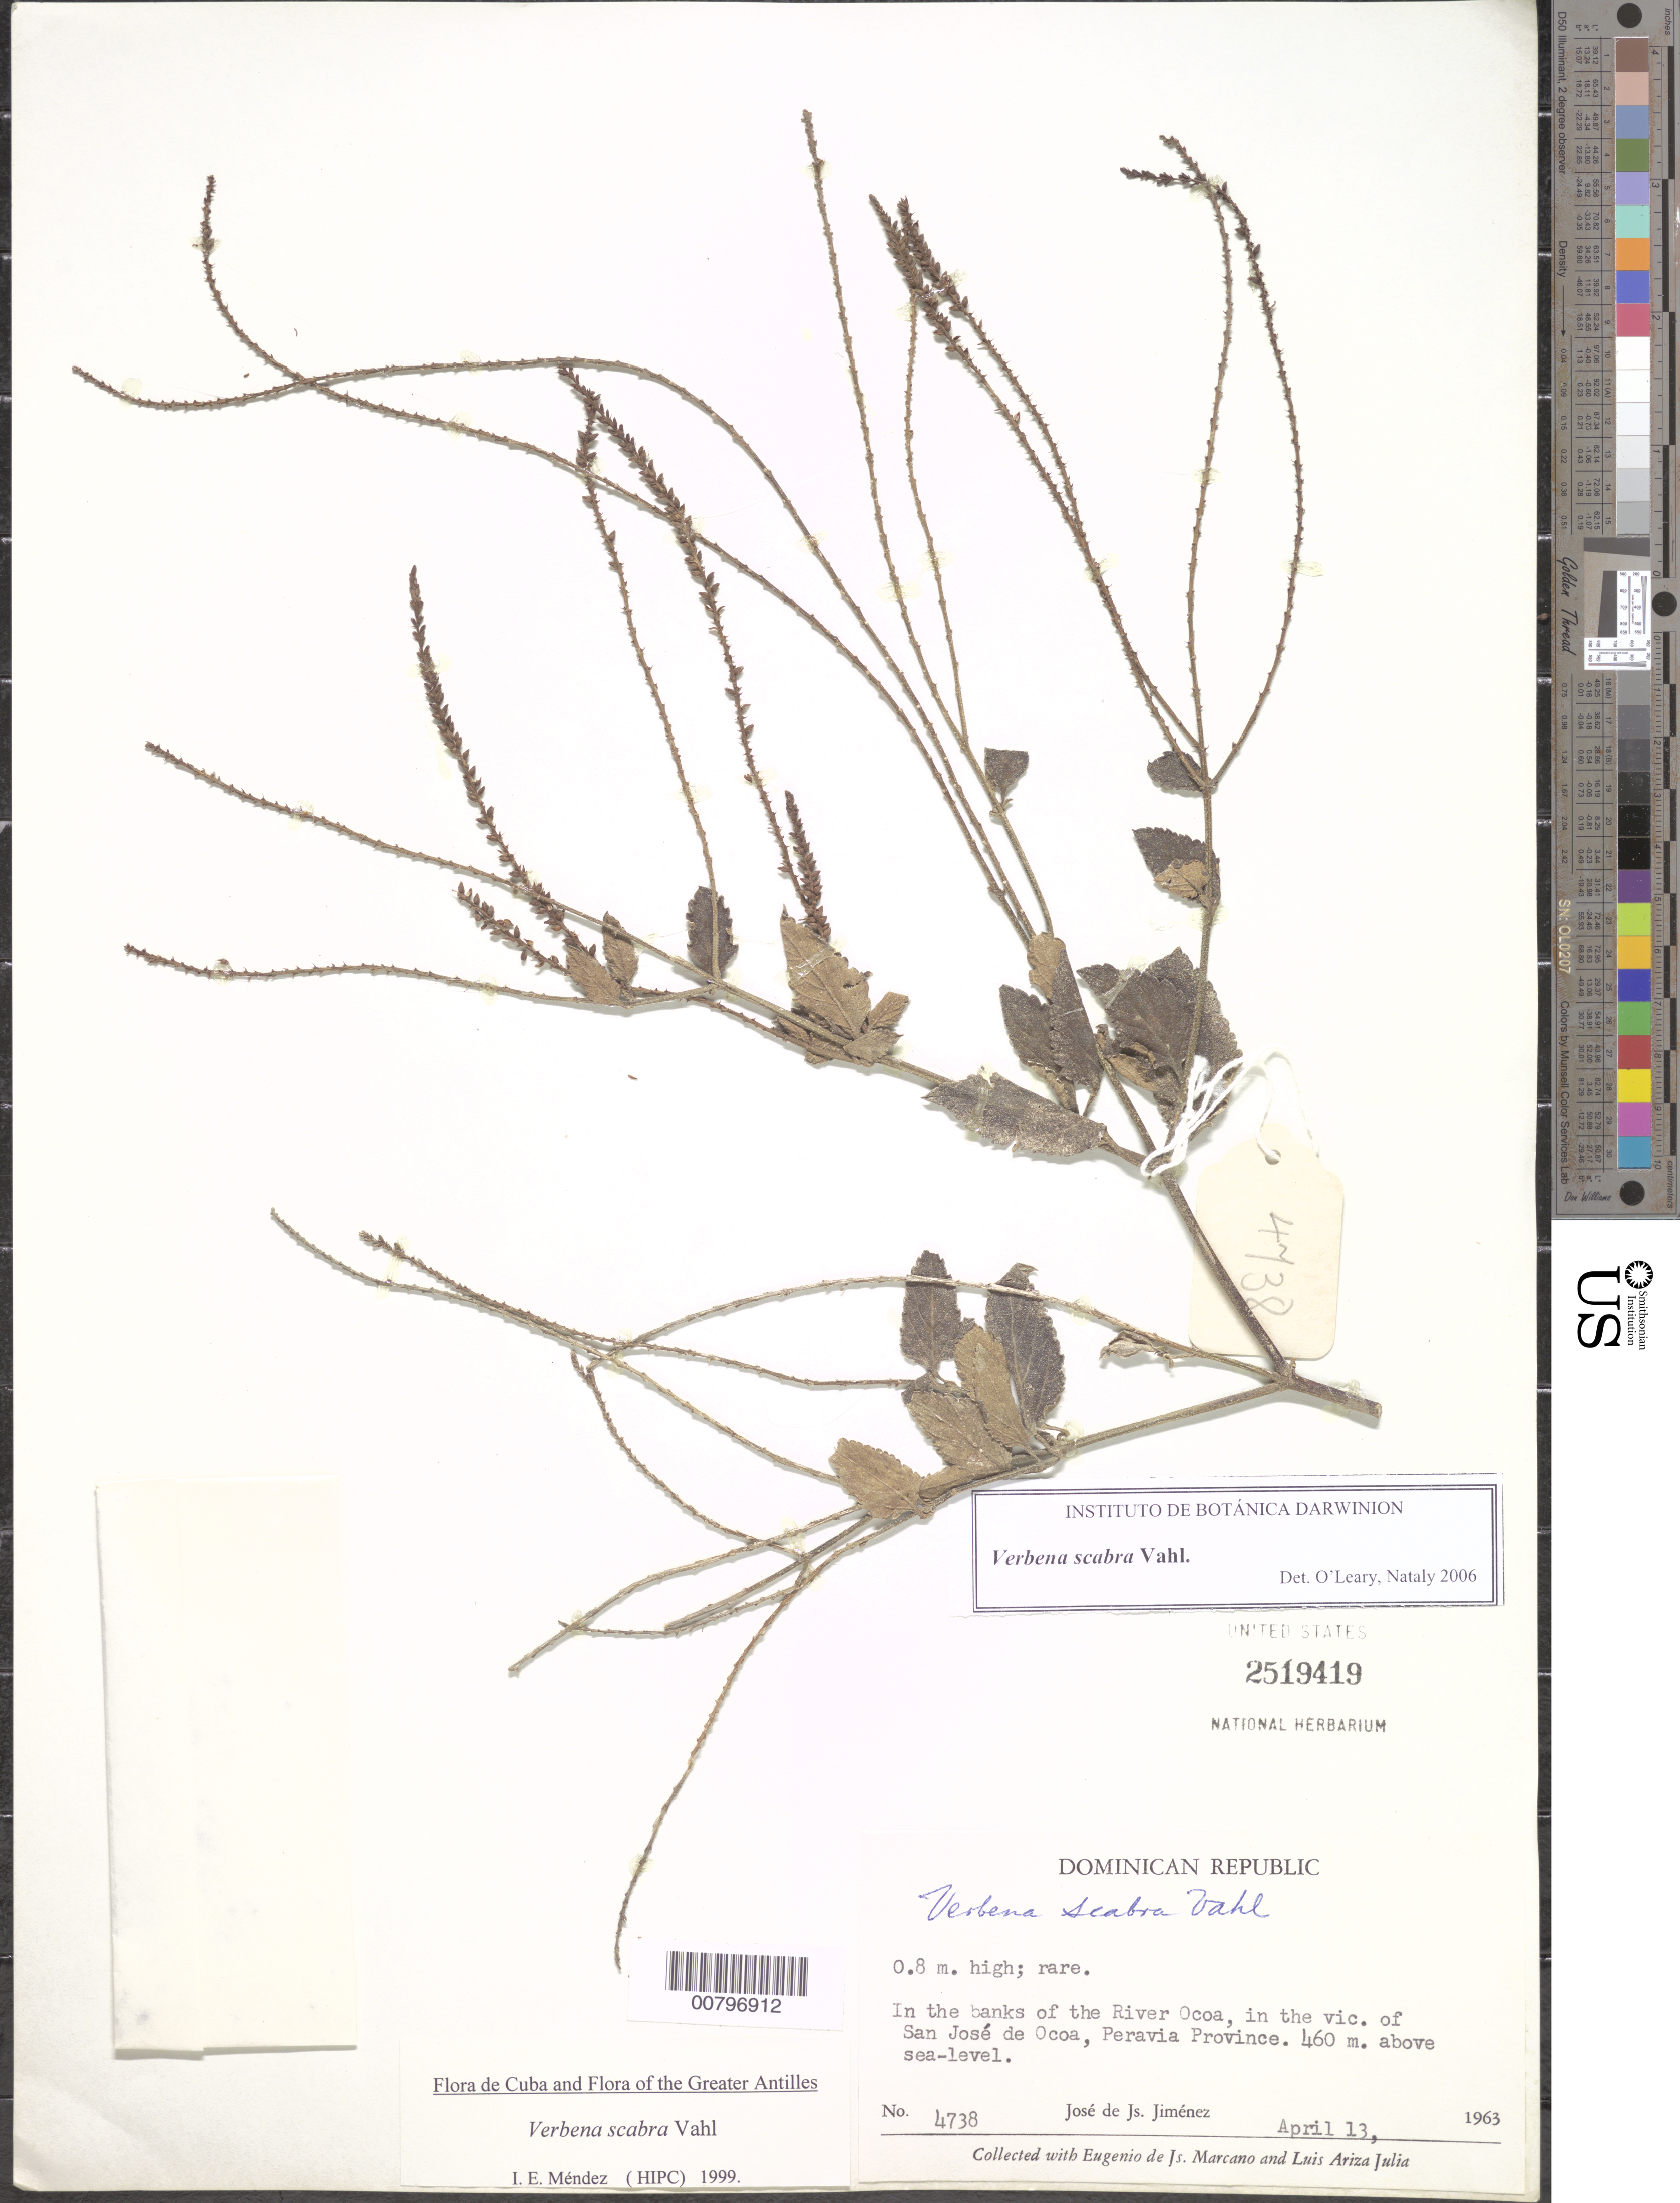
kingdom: Plantae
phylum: Tracheophyta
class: Magnoliopsida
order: Lamiales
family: Verbenaceae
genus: Verbena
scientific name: Verbena scabra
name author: Vahl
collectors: J. J. Jiménez Almonte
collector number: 4738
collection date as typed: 13 Apr 1963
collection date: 1963-04-13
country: Dominican Republic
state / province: Peravia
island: Hispaniola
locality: Vicinity of San José de Ocoa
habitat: River banks of River Ocoa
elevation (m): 460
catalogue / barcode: US 2519419